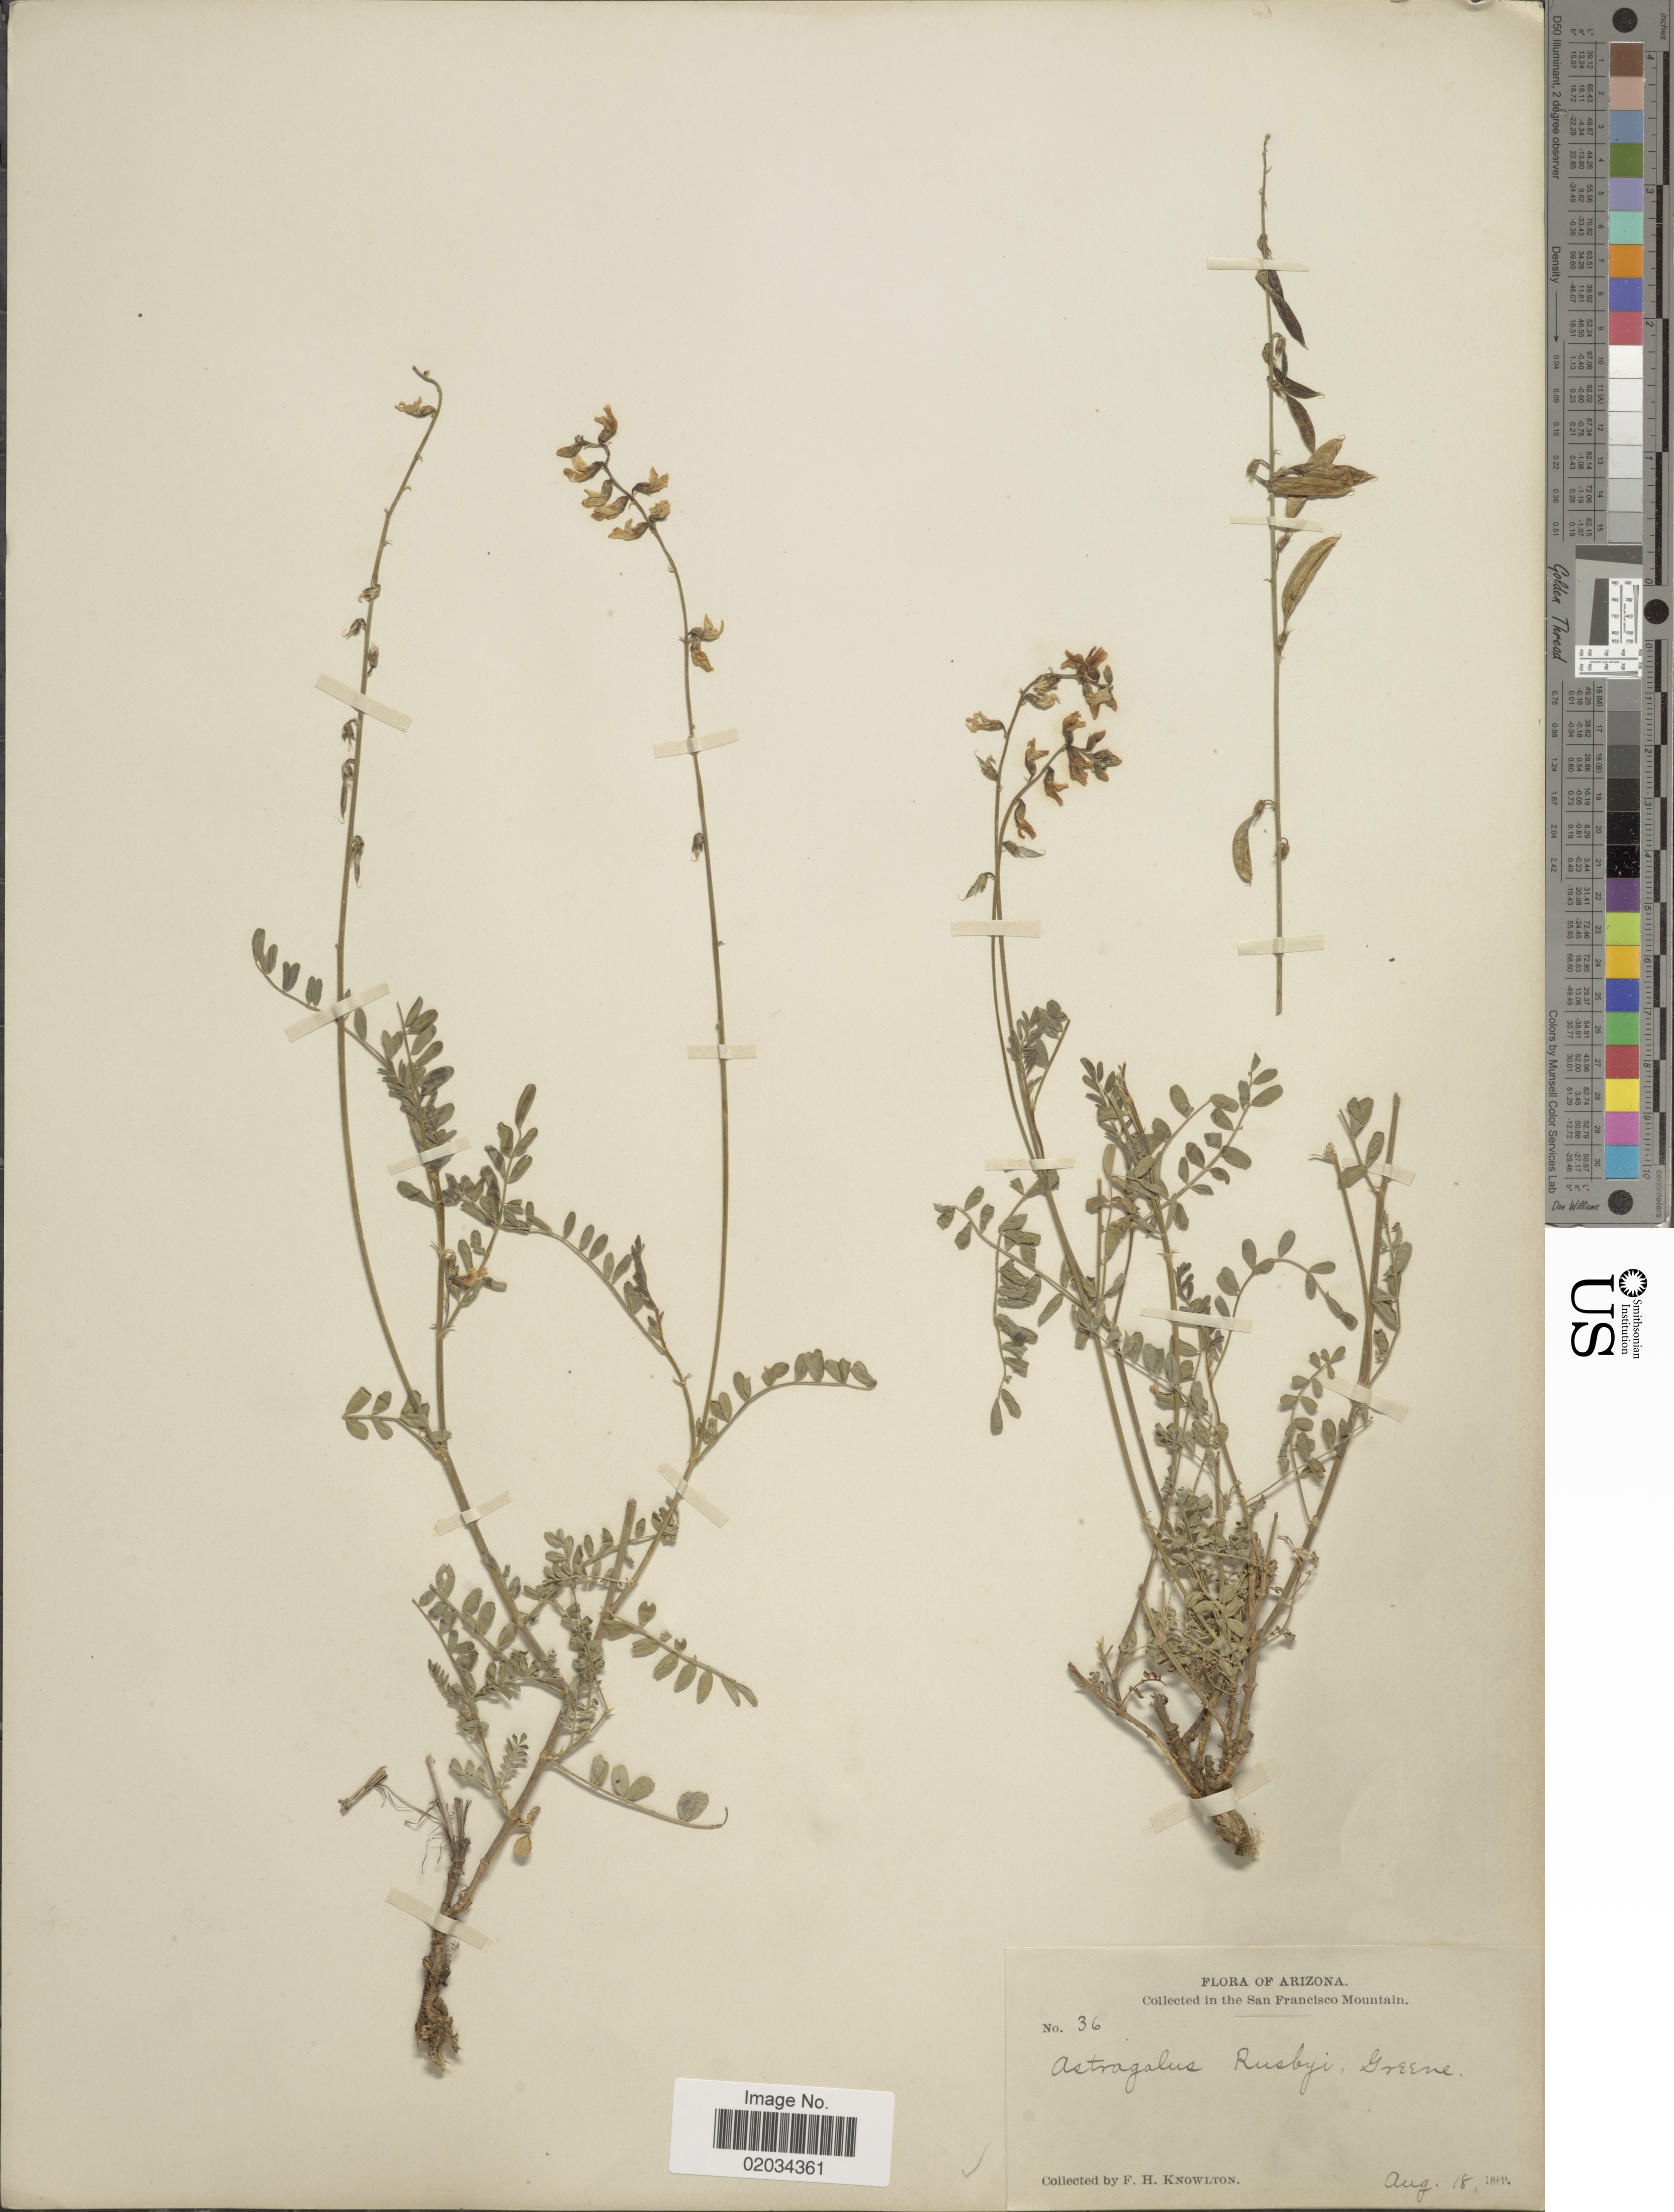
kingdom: Plantae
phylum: Tracheophyta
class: Magnoliopsida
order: Fabales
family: Fabaceae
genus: Astragalus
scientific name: Astragalus rusbyi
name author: Greene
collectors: F. H. Knowlton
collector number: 36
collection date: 1889-08-18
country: United States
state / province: Arizona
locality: San Francisco Mountain